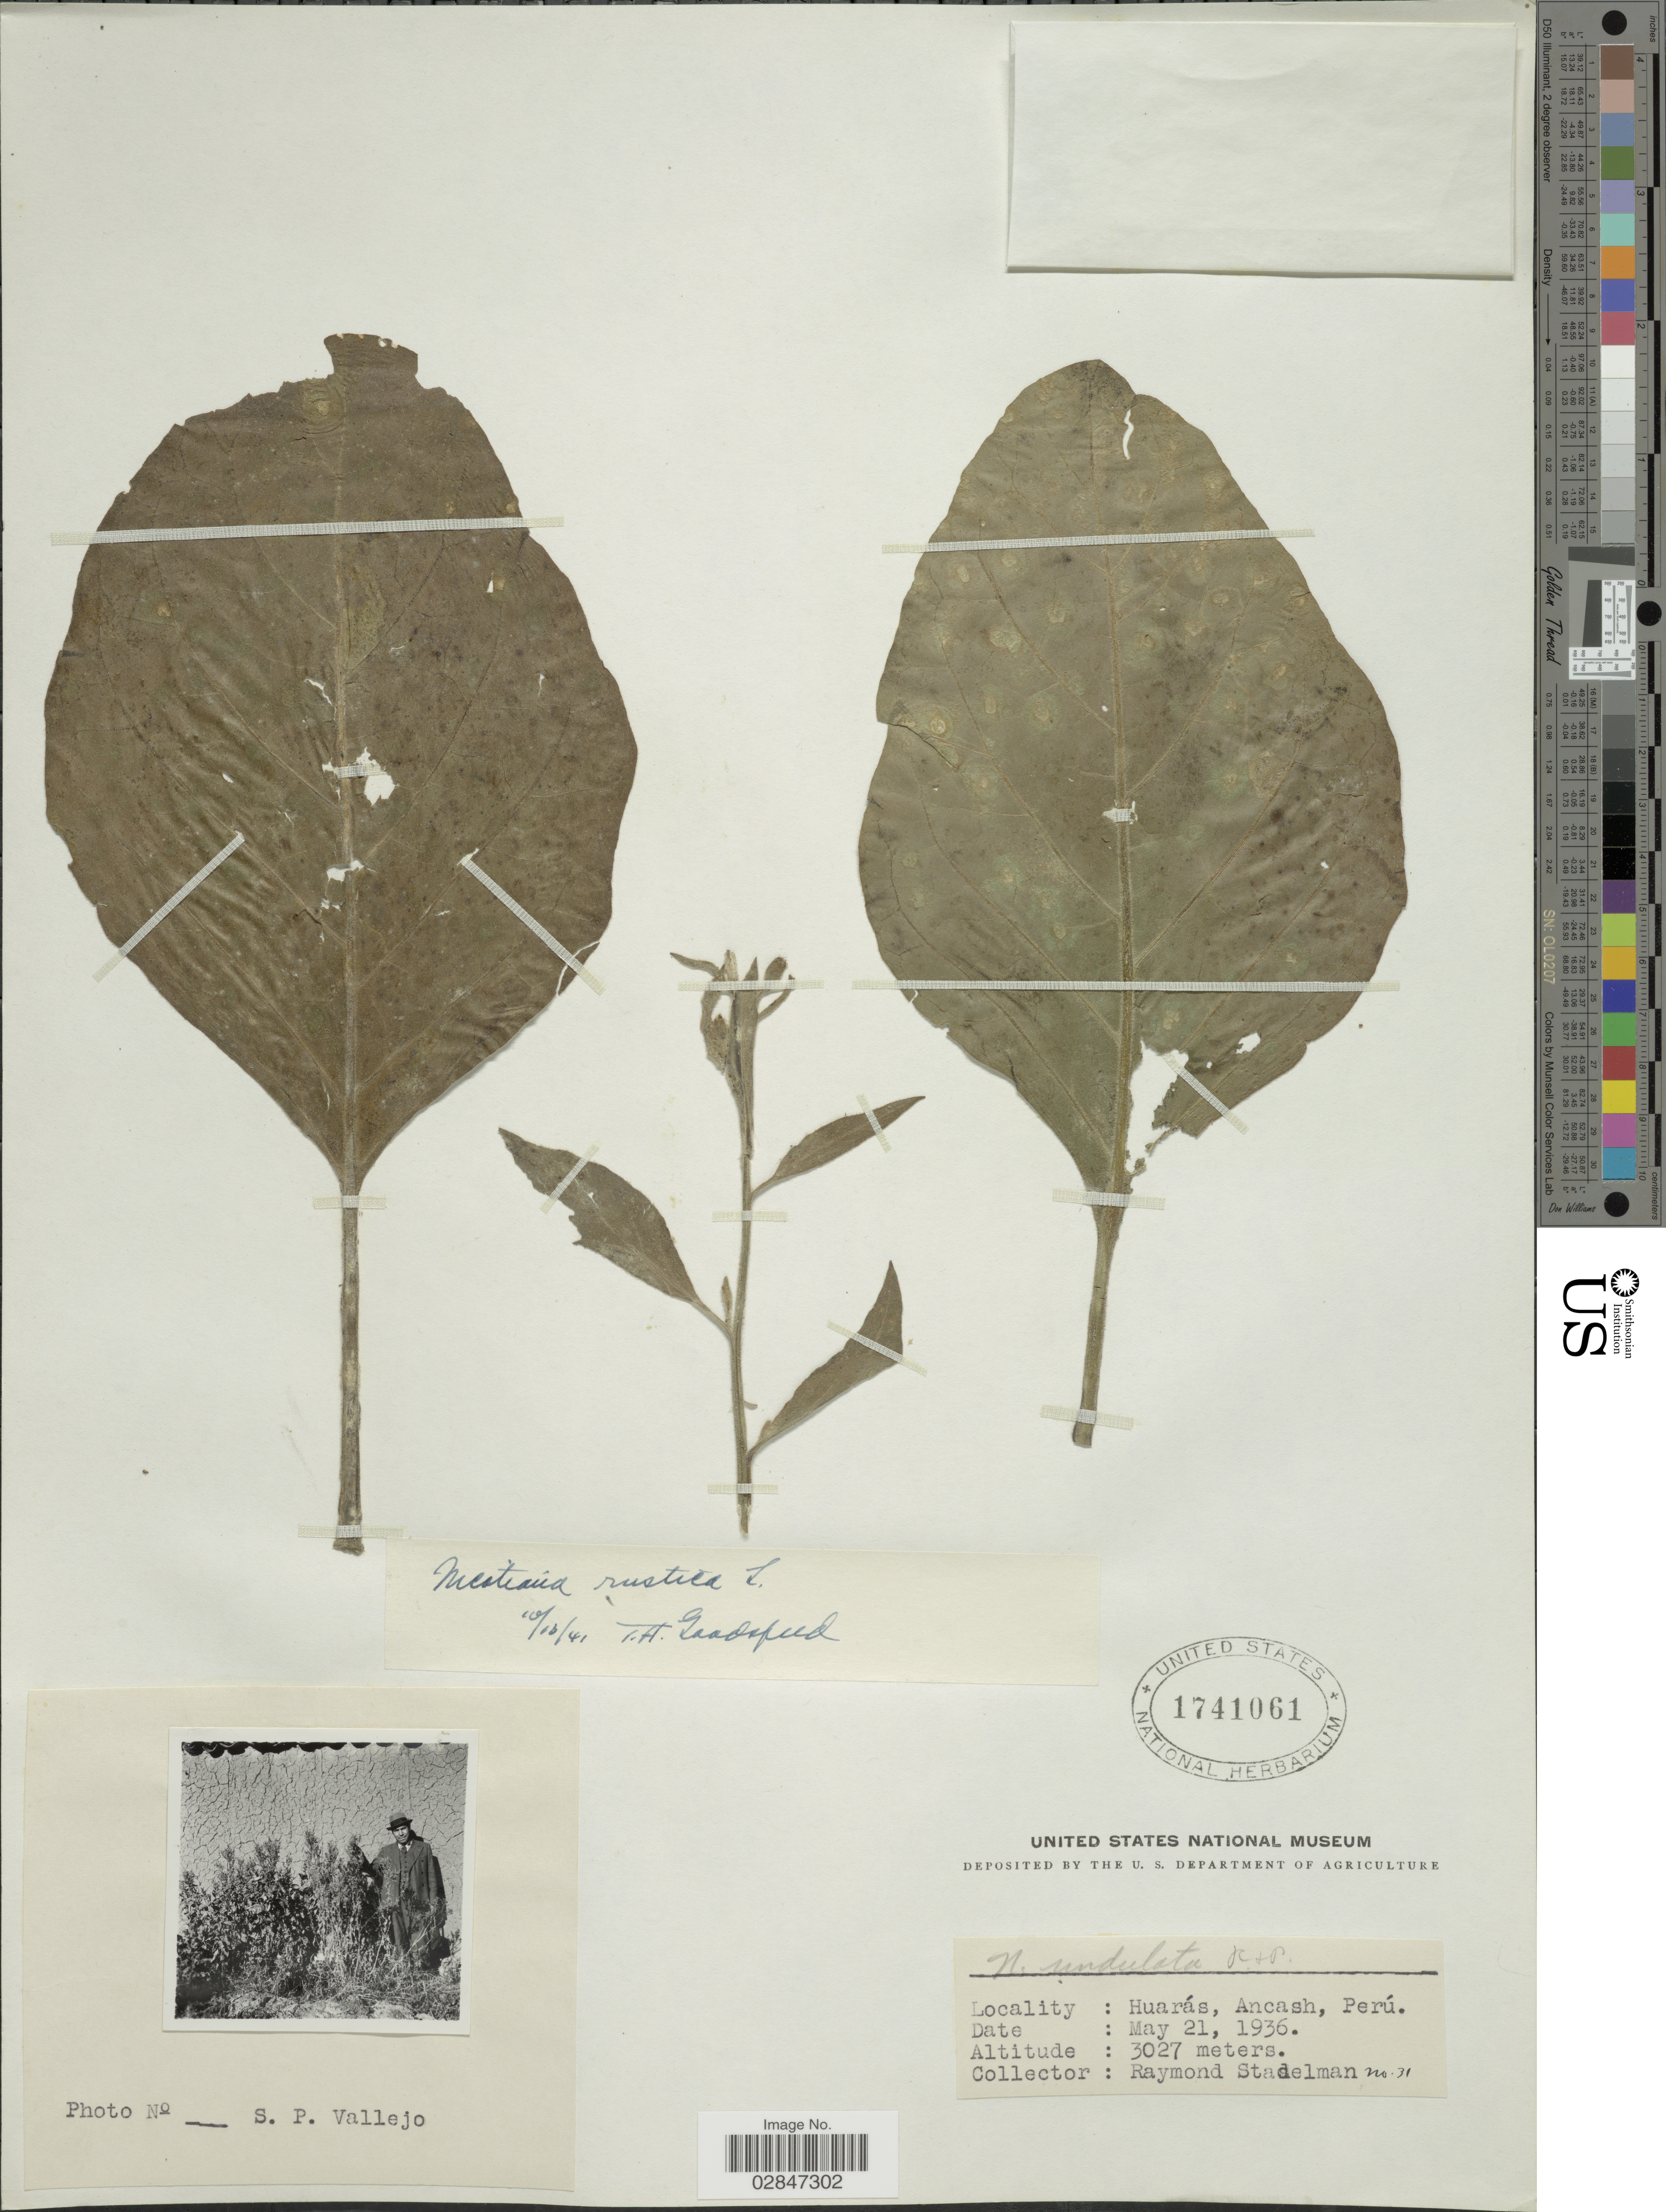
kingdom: Plantae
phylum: Tracheophyta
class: Magnoliopsida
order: Solanales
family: Solanaceae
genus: Nicotiana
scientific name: Nicotiana rustica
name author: L.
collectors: R. Stadelman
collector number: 31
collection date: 1936-05-21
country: Peru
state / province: Ancash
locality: Huarás, Ancash, Perú.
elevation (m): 3027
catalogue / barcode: US 1741061